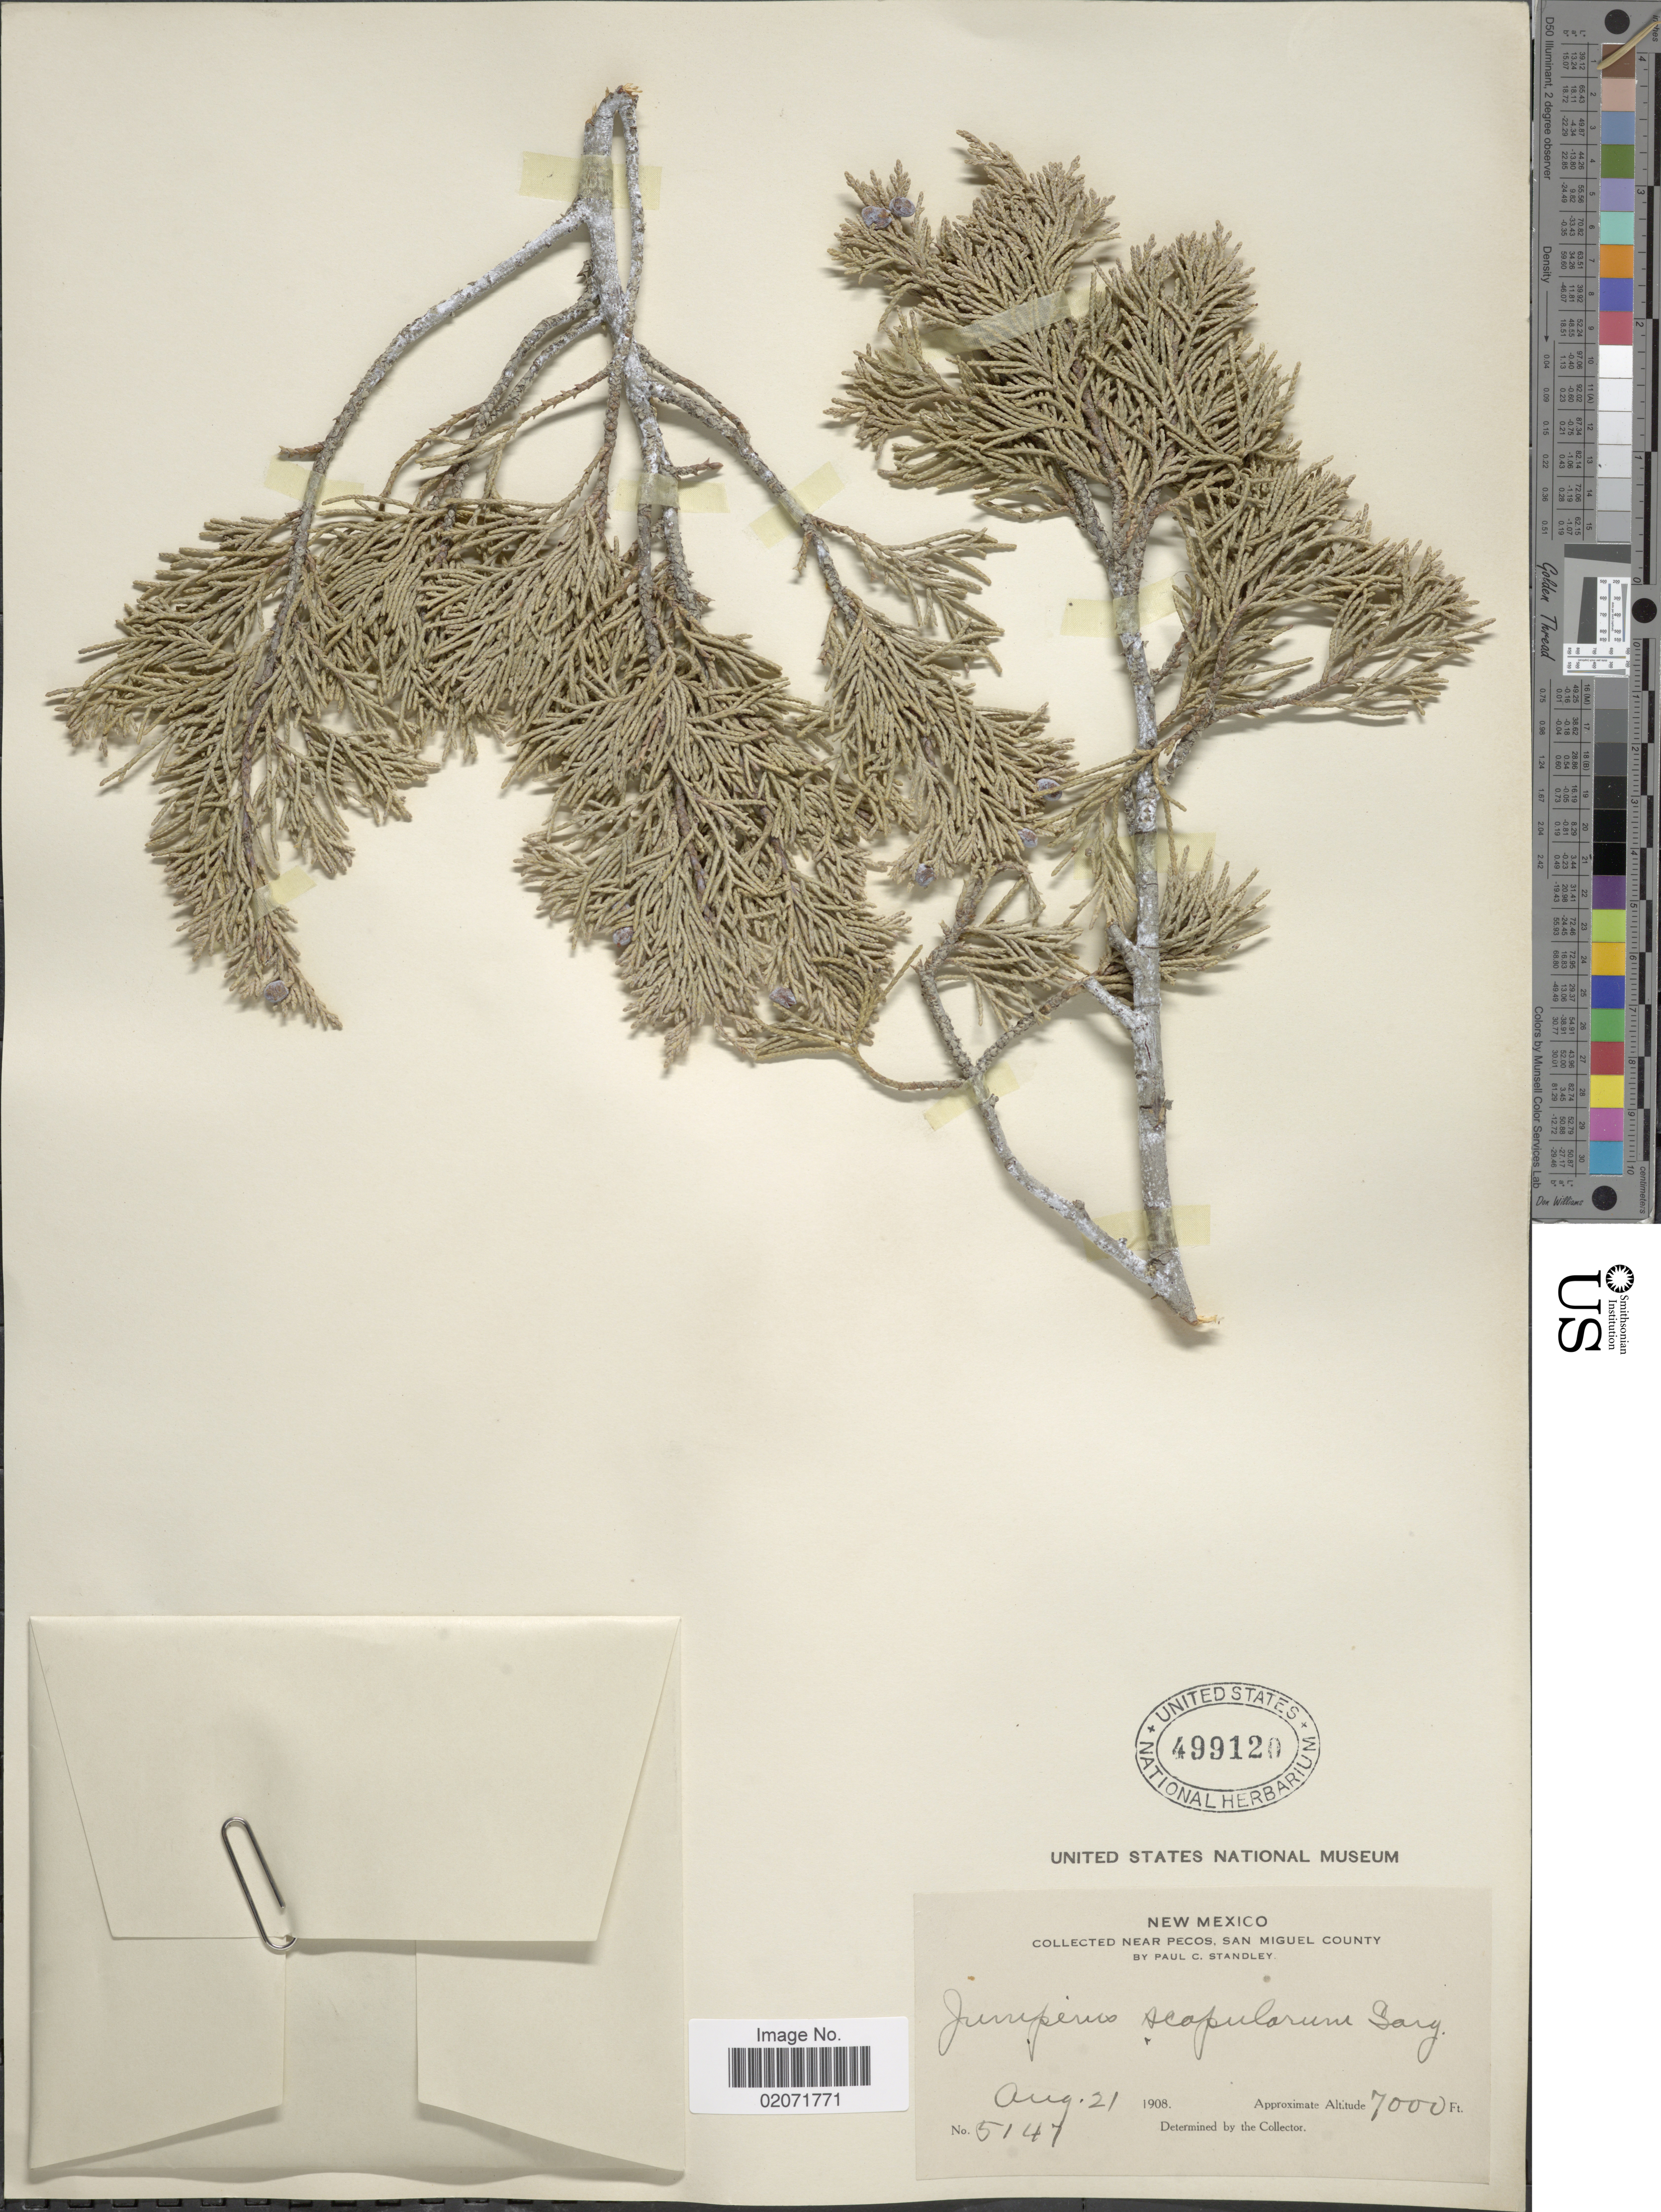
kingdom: Plantae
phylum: Tracheophyta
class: Pinopsida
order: Pinales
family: Cupressaceae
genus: Juniperus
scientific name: Juniperus scopulorum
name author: Sarg.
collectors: P. C. Standley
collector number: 5147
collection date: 1908-08-21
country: United States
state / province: New Mexico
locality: Near Pecos, San Miguel County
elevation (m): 2134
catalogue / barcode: US 499120